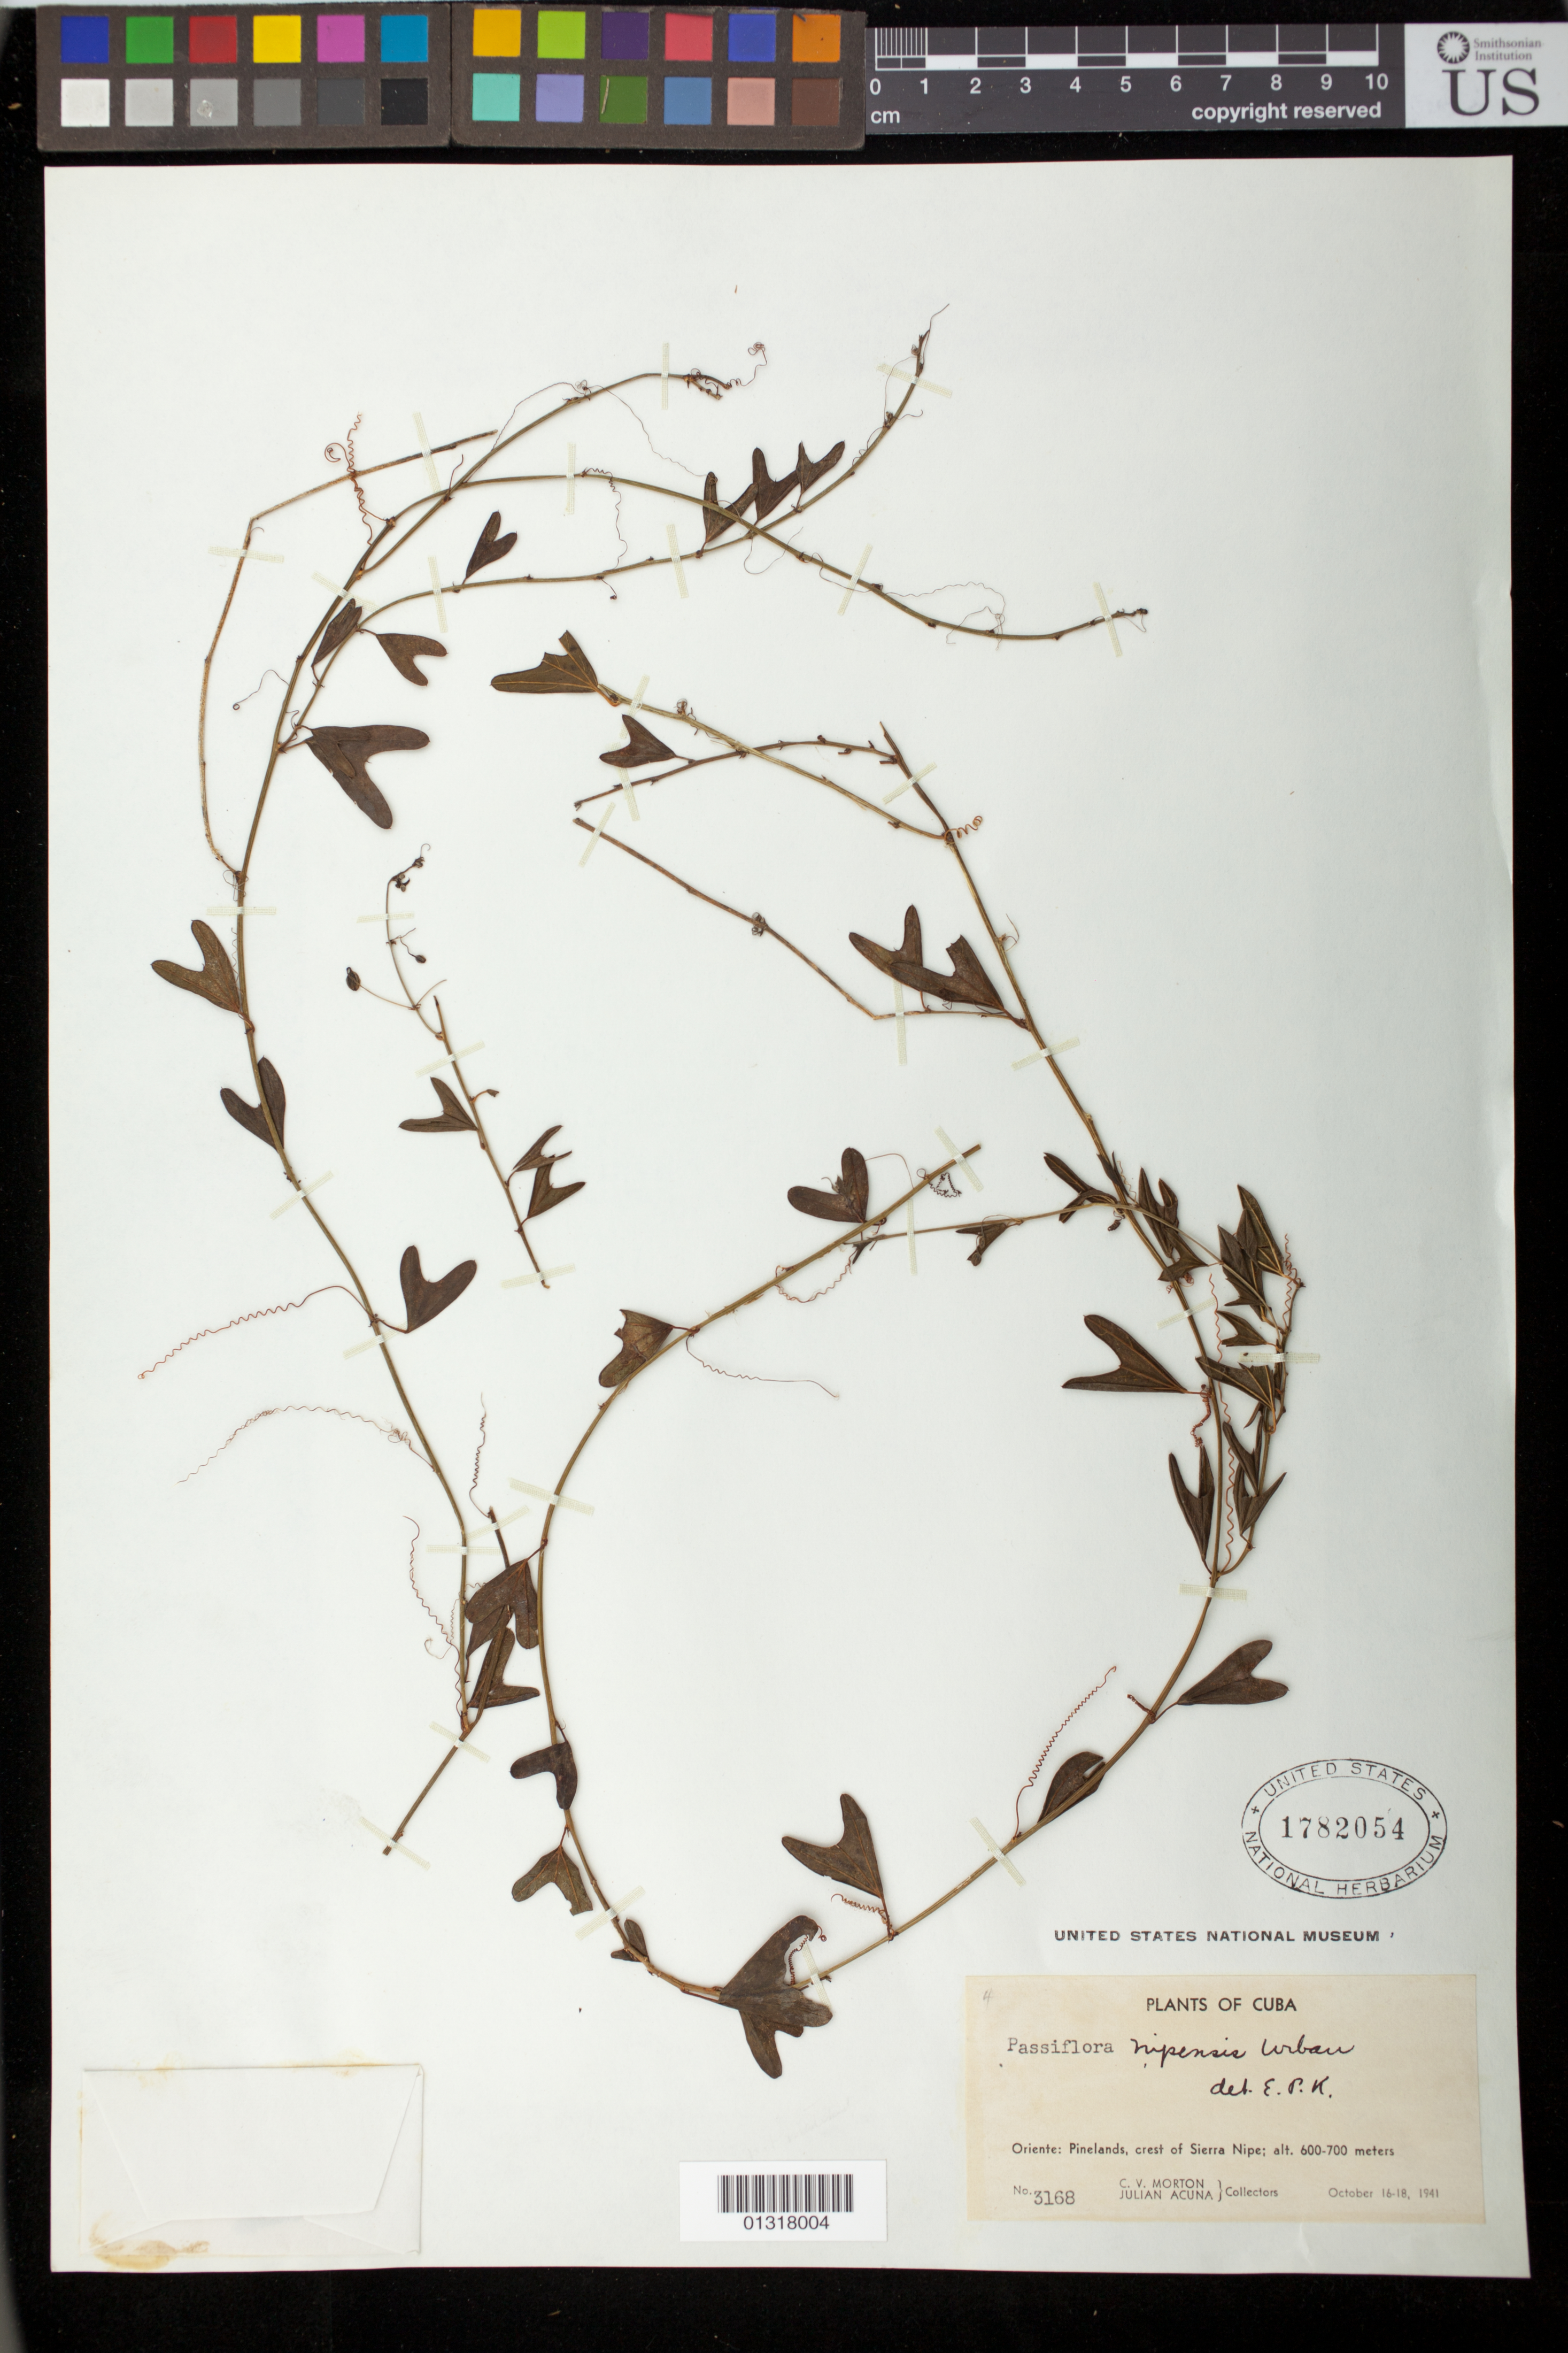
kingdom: Plantae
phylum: Tracheophyta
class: Magnoliopsida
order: Malpighiales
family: Passifloraceae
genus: Passiflora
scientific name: Passiflora andersonii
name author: DC.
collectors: C. V. Morton & J. Acuña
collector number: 3168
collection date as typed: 16 Oct 1941 to 18 Oct 1941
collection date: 1941-10-16/1941-10-18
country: Cuba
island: Cuba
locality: crest of Sierra Nipe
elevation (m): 600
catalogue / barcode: US 1782054